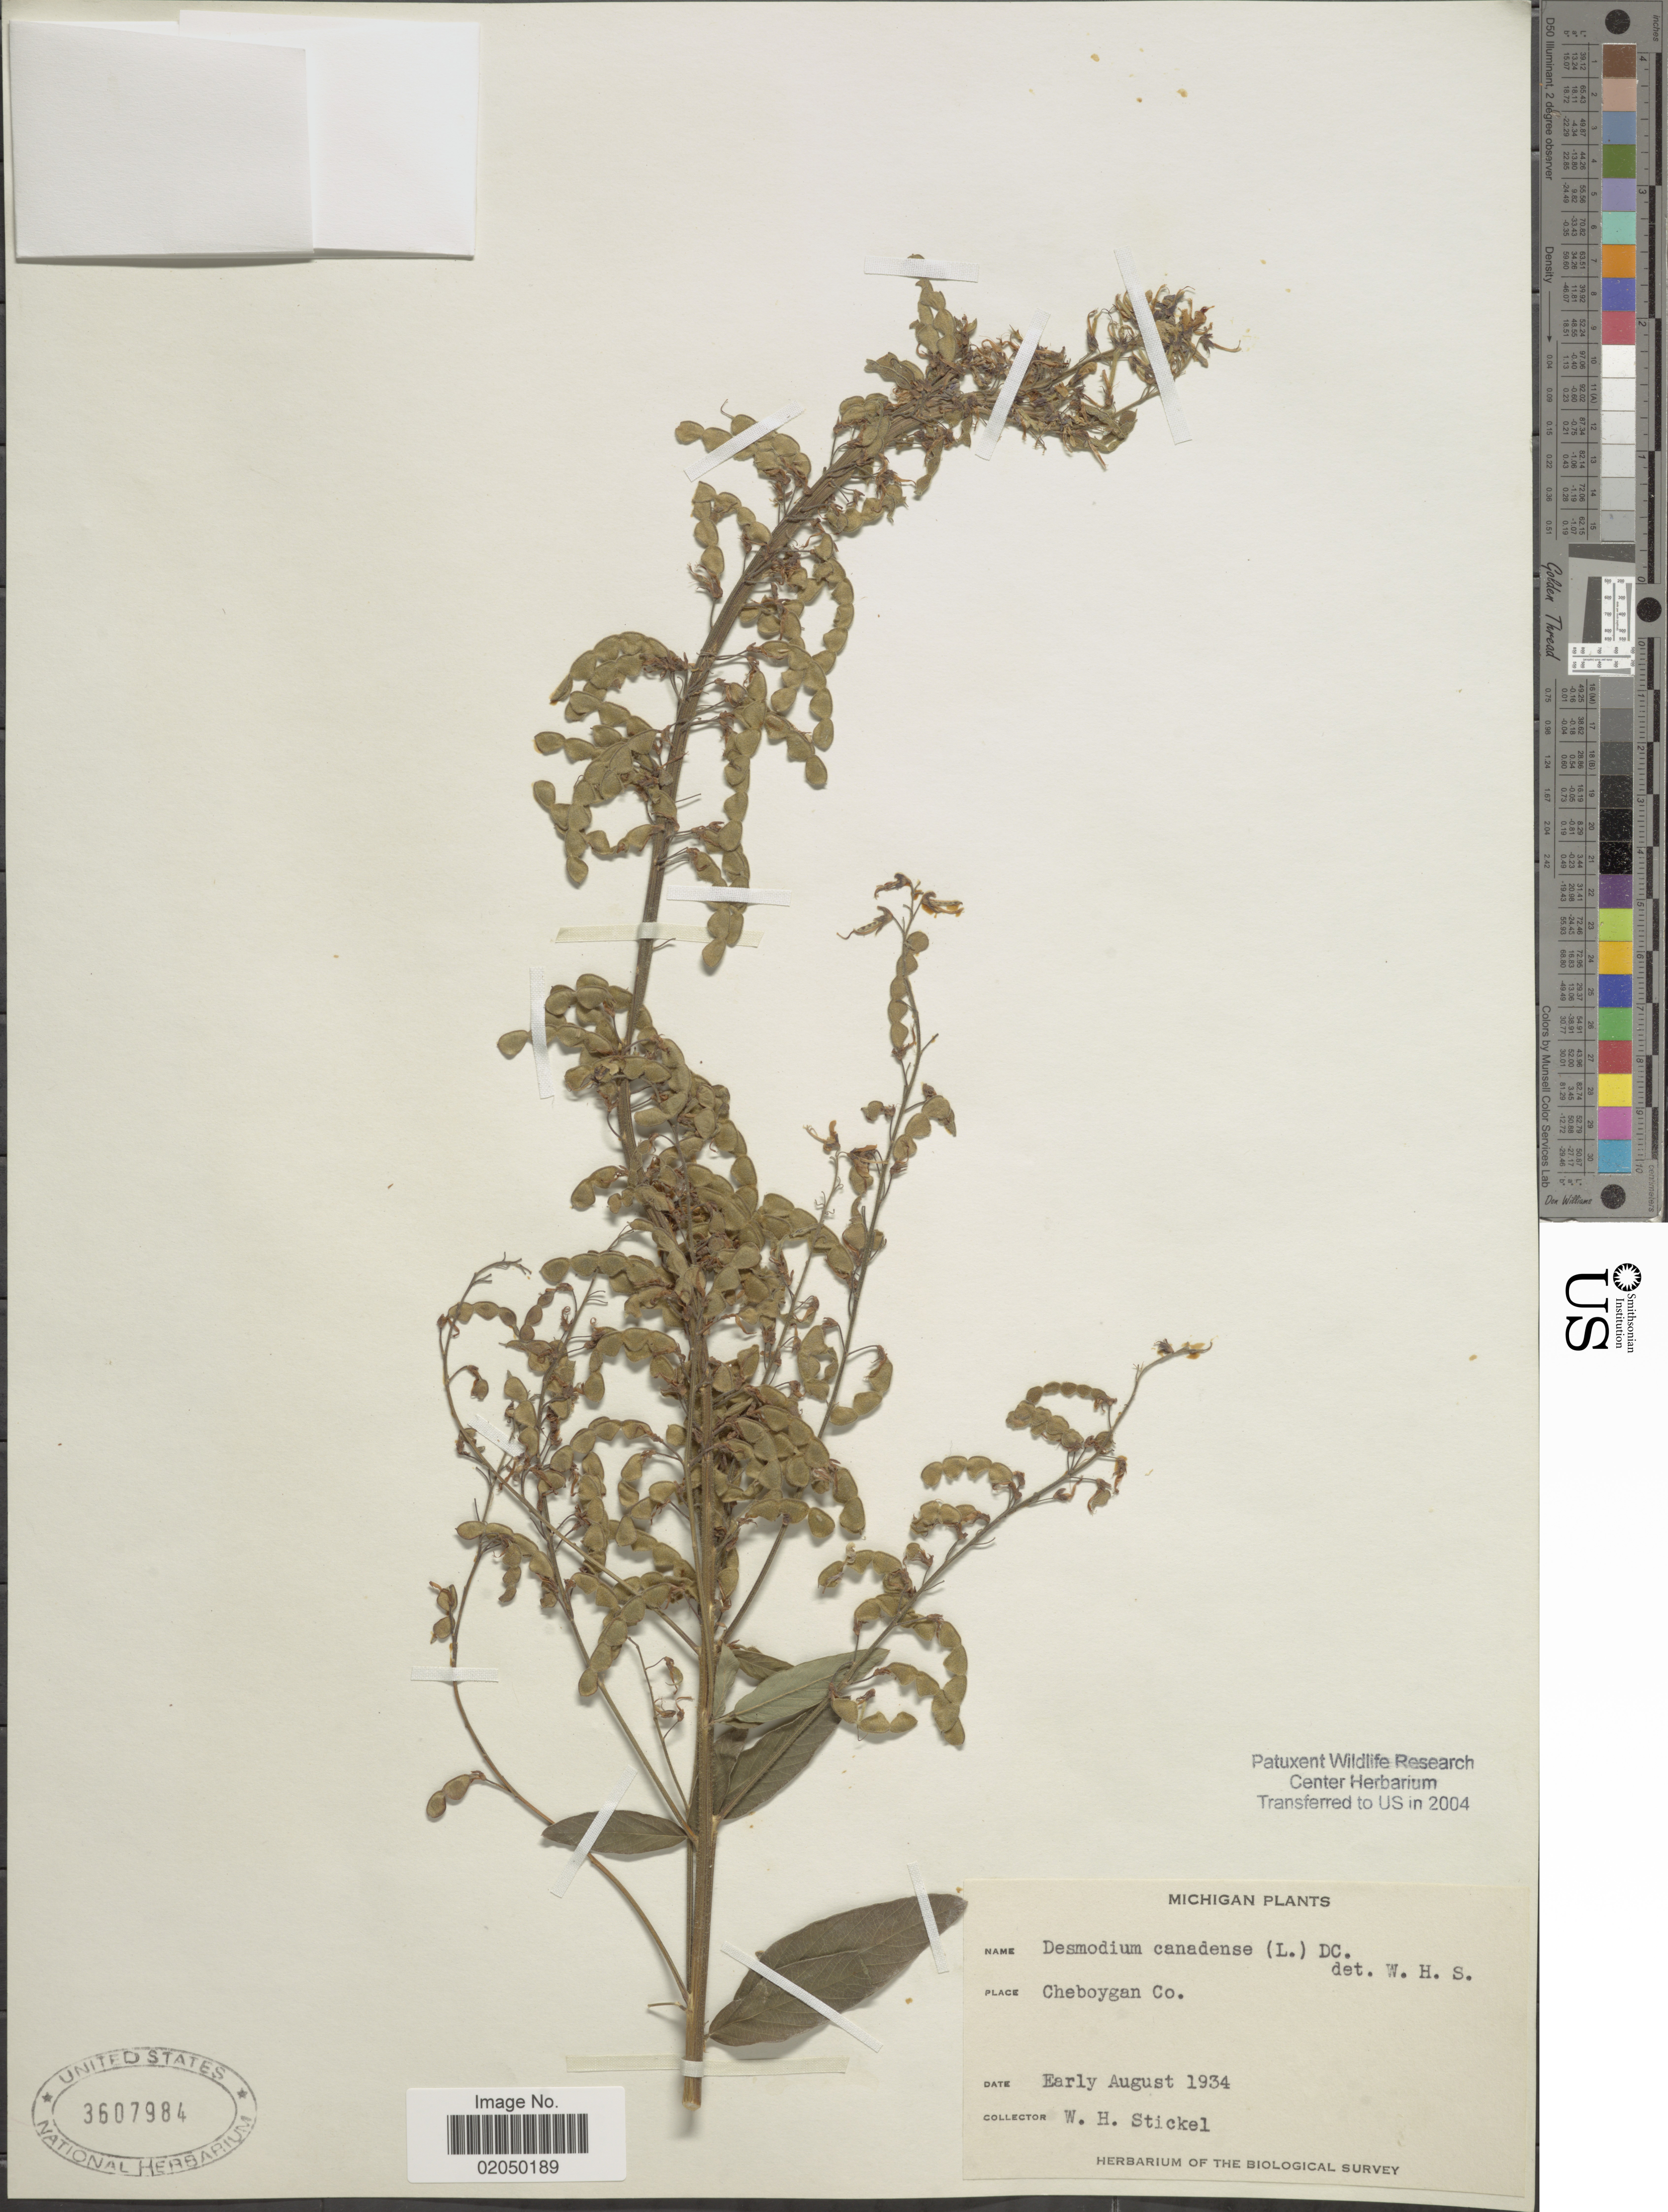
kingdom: Plantae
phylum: Tracheophyta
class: Magnoliopsida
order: Fabales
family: Fabaceae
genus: Desmodium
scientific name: Desmodium canadense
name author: (L.) DC.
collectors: W. Stickel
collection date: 1934-08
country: United States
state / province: Michigan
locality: Cheboygan Co.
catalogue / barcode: US 3607984